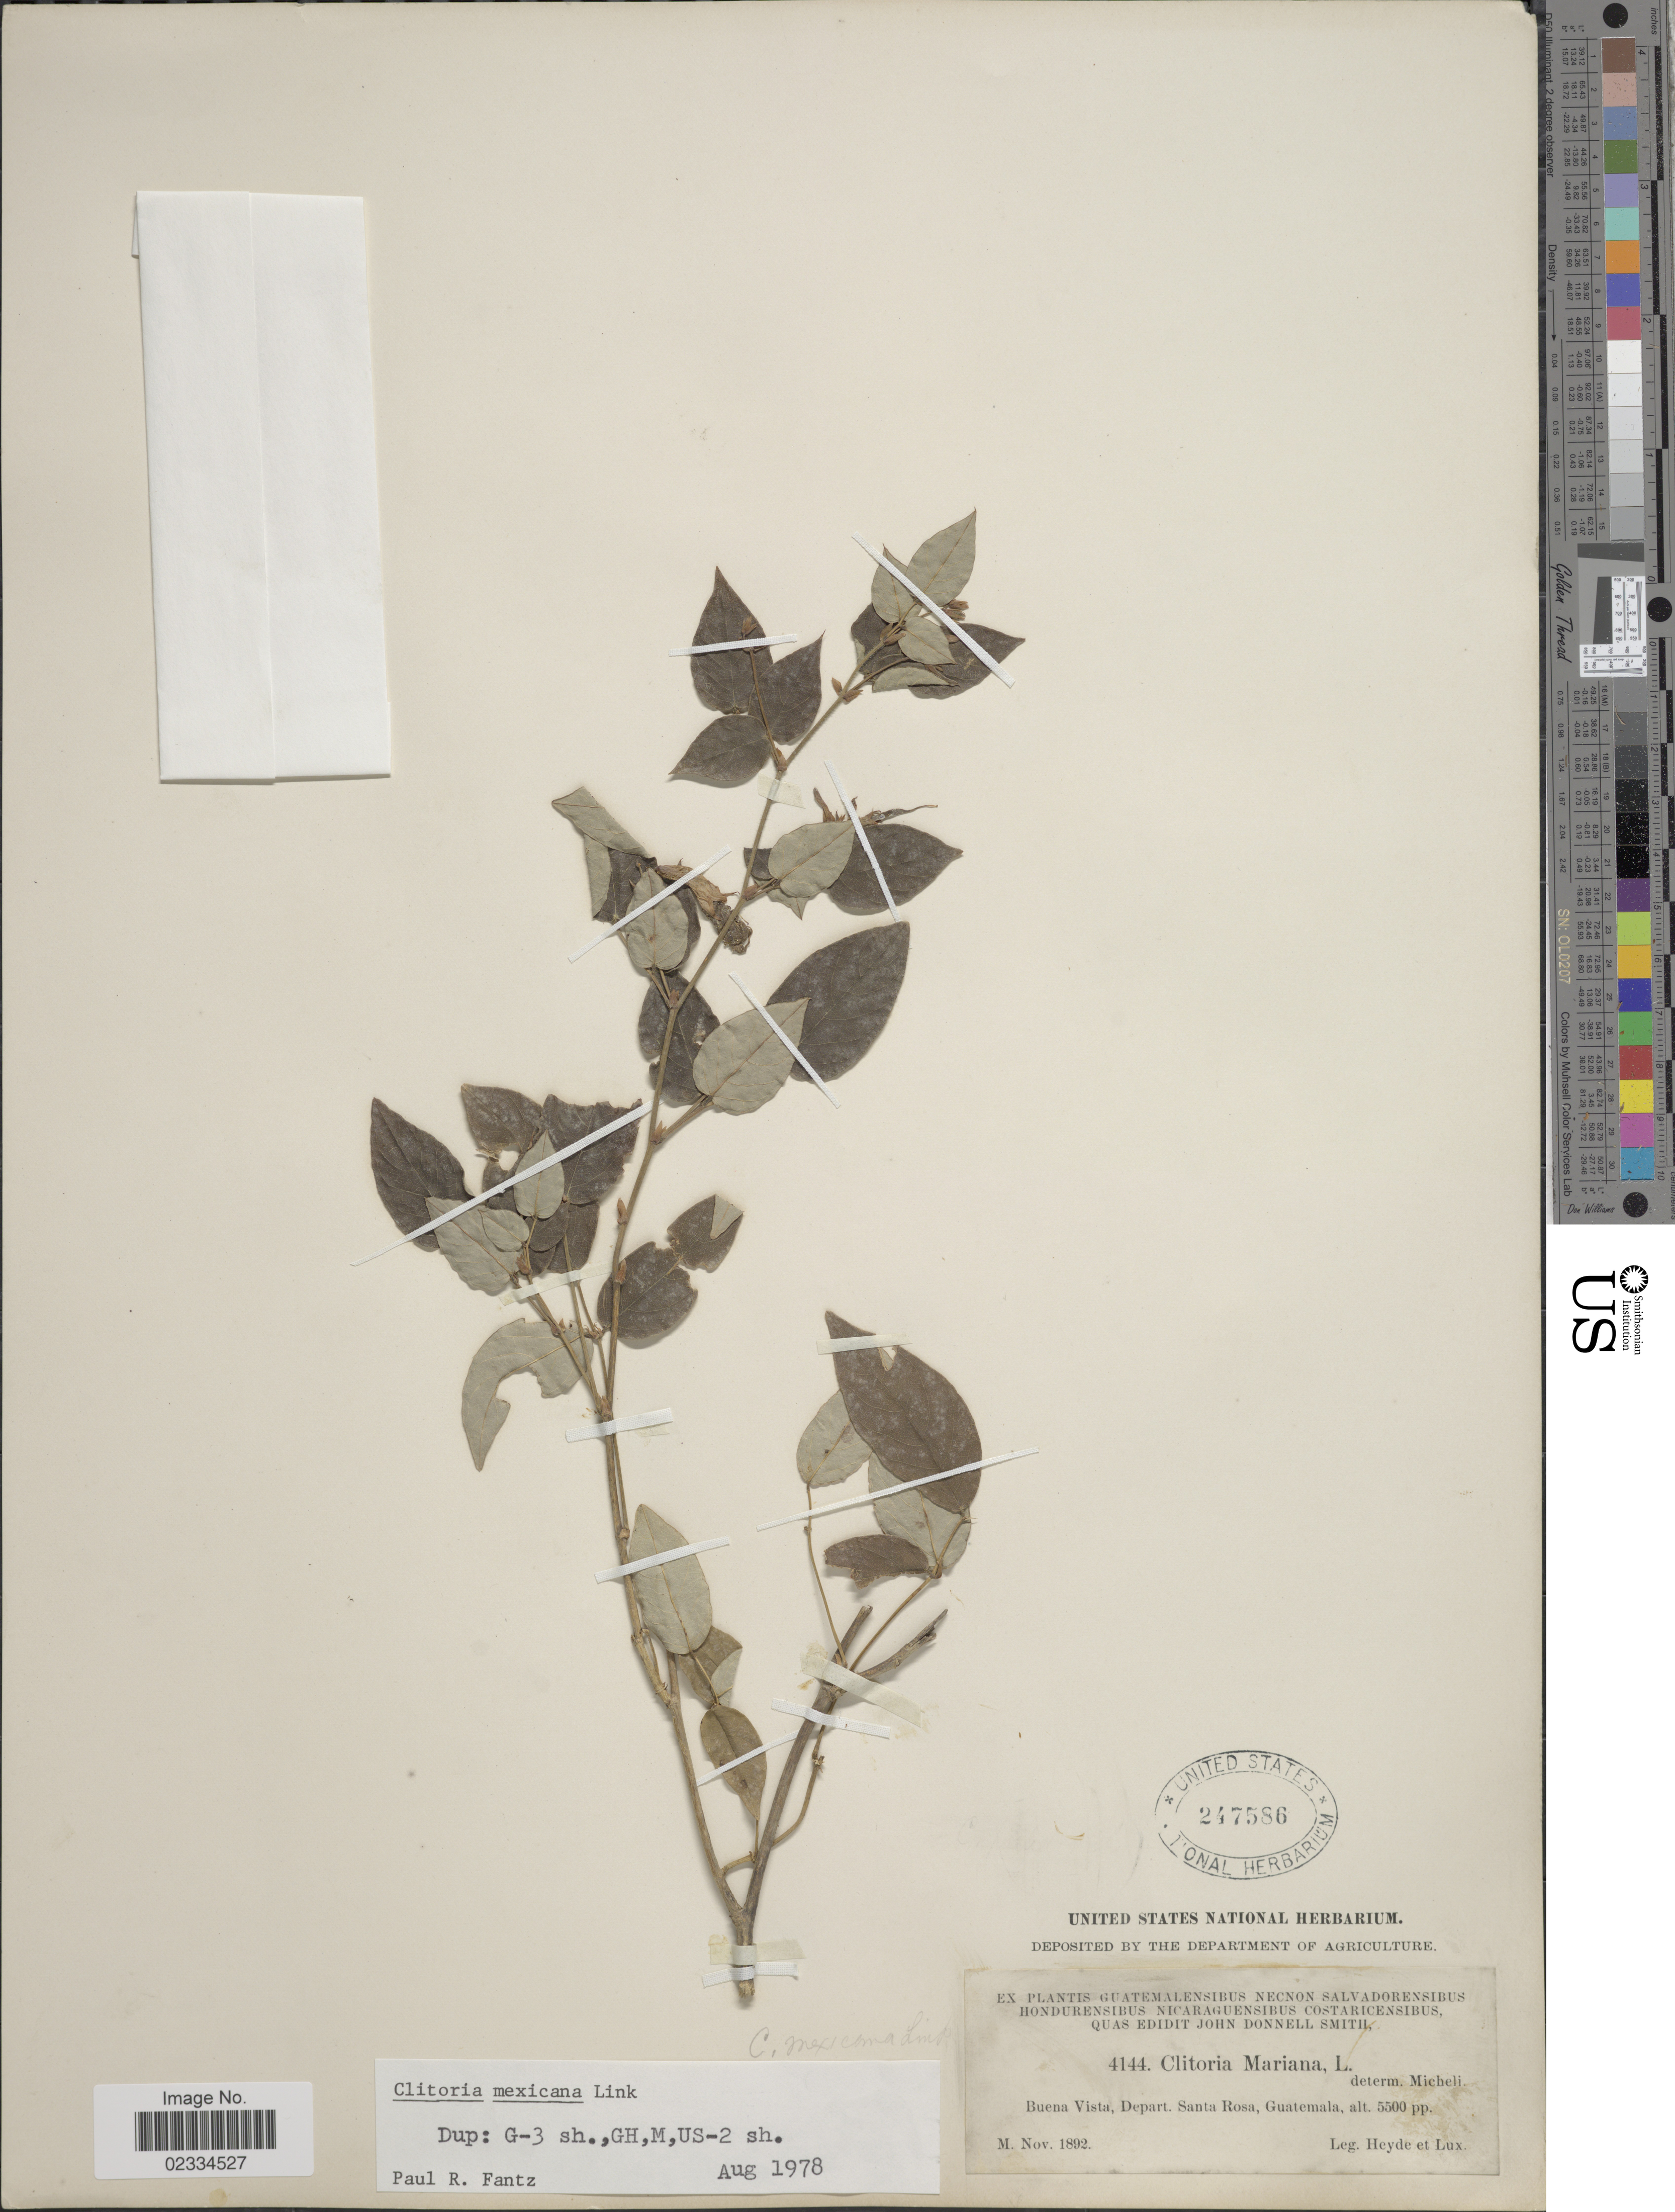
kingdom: Plantae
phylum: Tracheophyta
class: Magnoliopsida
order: Fabales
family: Fabaceae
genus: Clitoria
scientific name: Clitoria mexicana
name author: Link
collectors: Heyde & Lux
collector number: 4144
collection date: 1892-11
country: Guatemala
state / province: Santa Rosa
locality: Buena Vista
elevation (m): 1676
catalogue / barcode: US 247586